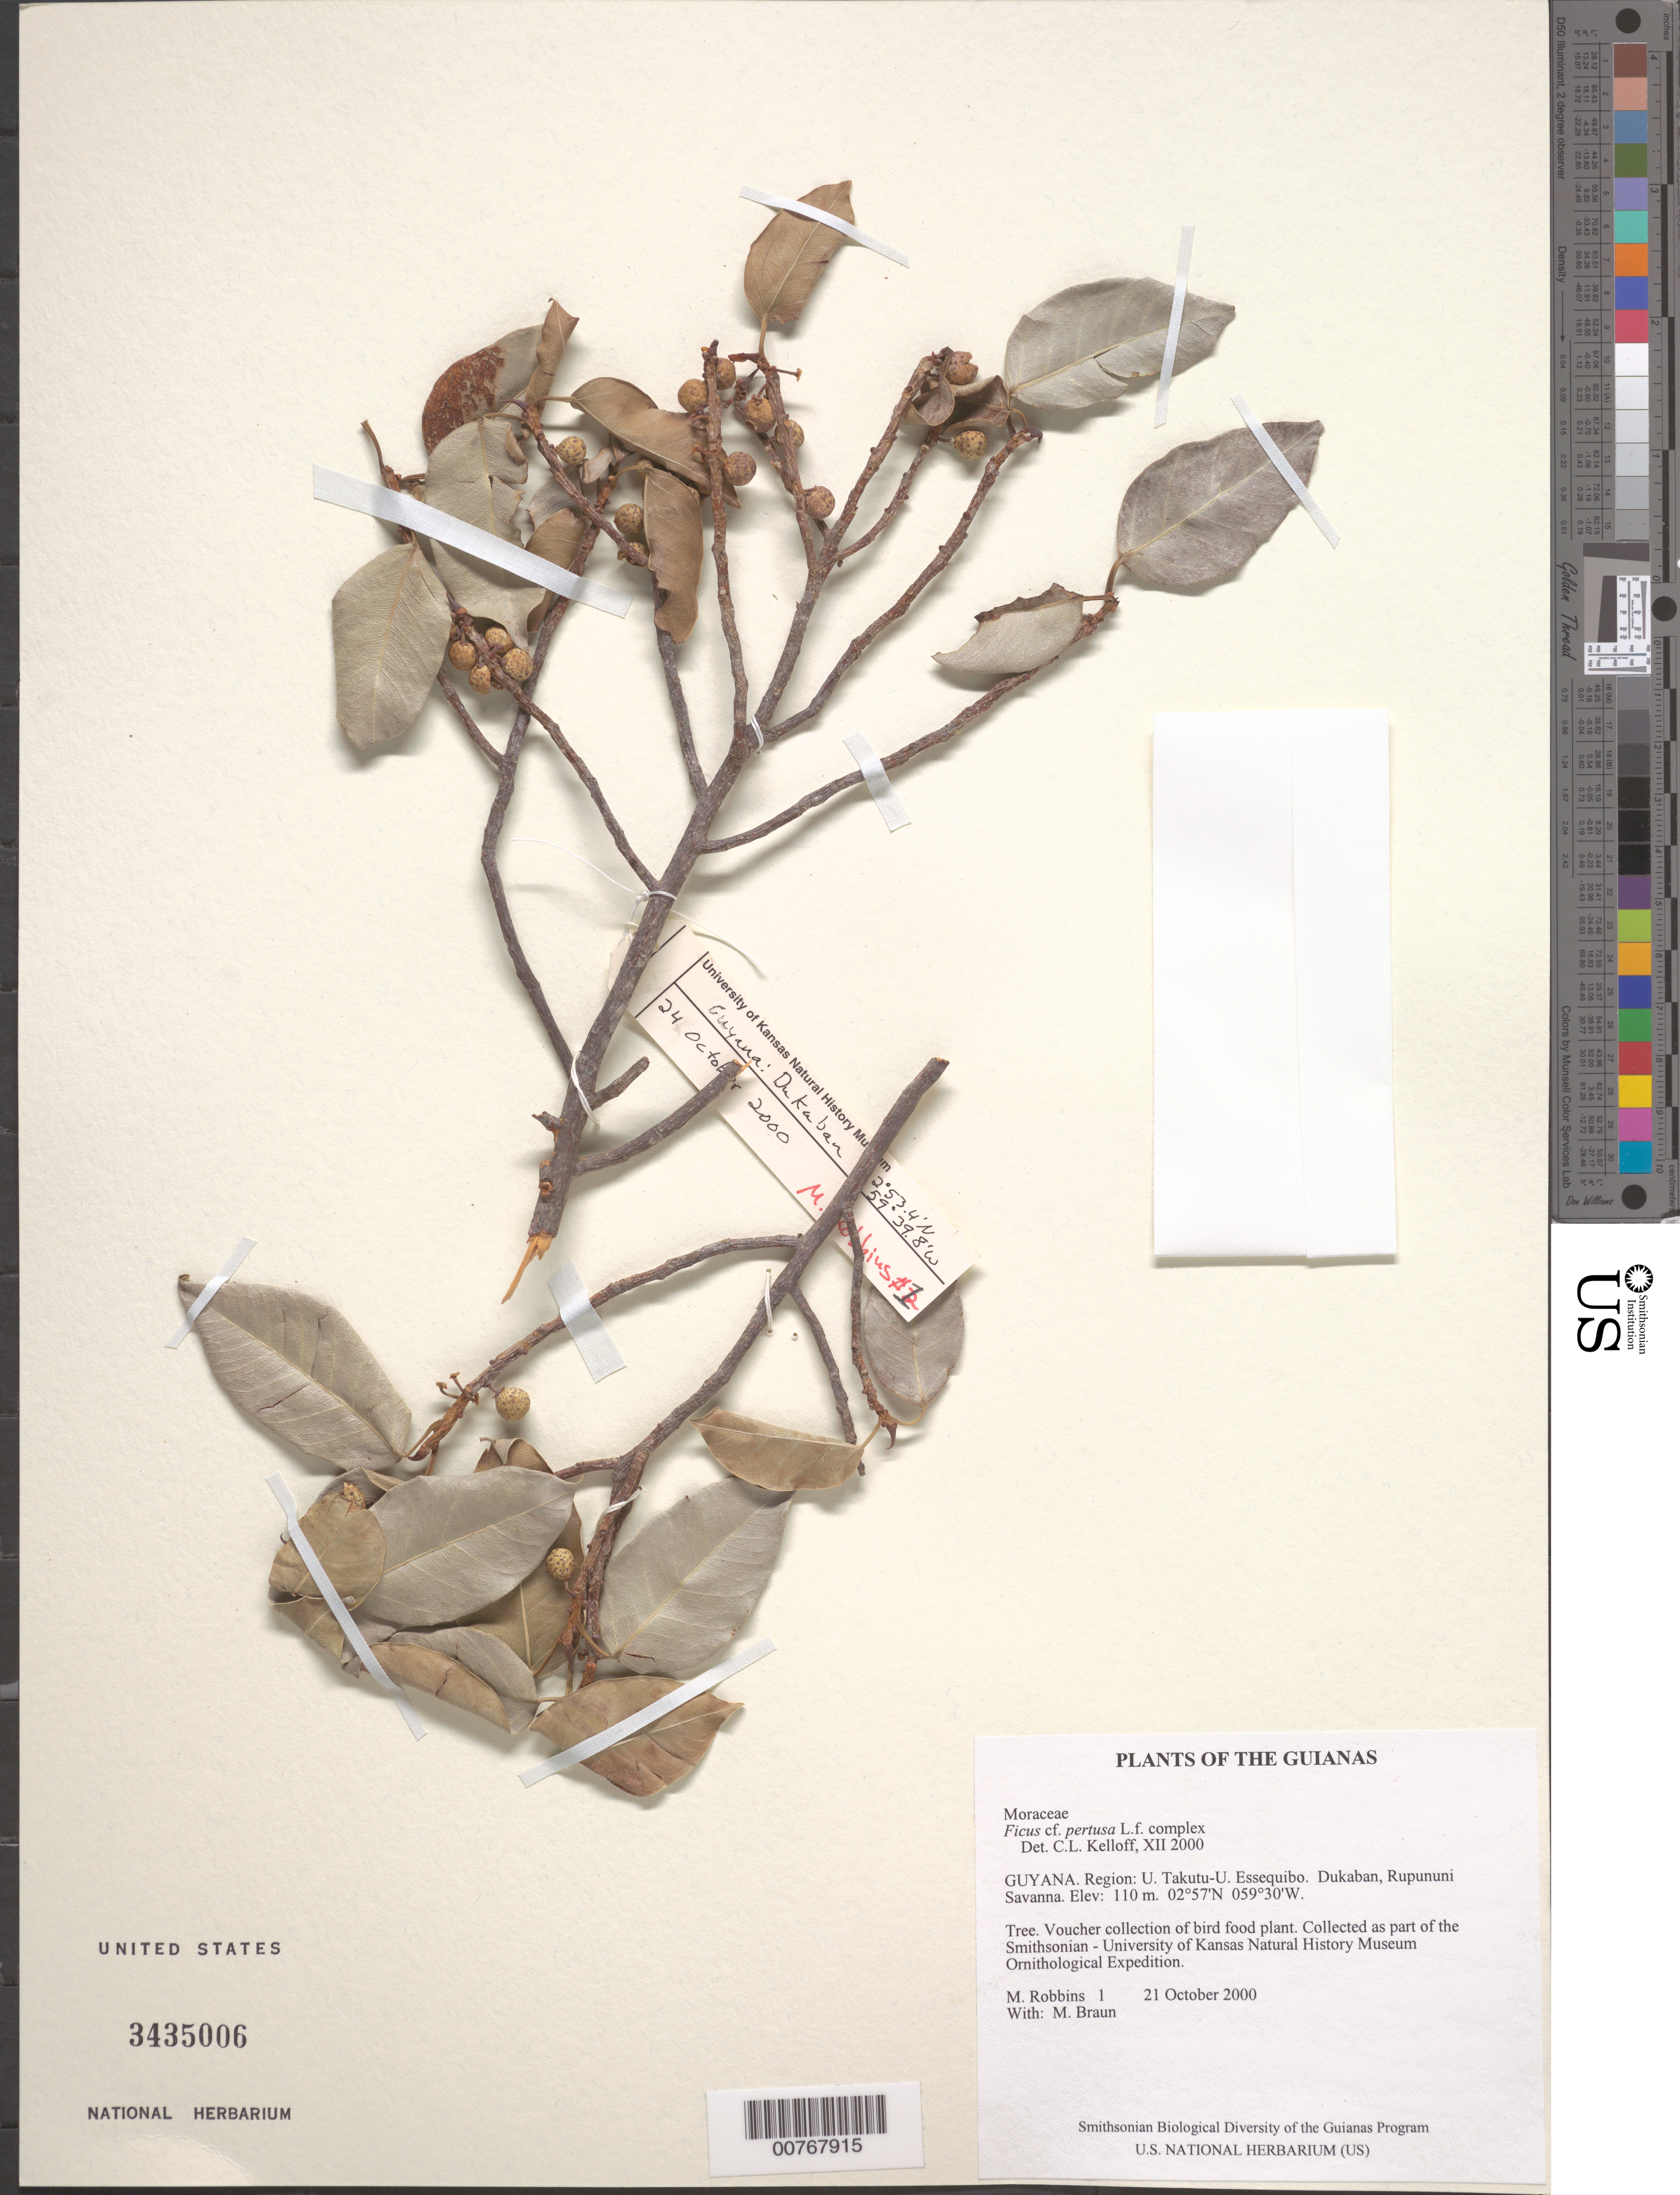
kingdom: Plantae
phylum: Tracheophyta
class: Magnoliopsida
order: Rosales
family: Moraceae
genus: Ficus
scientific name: Ficus pertusa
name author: L. f.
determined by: Kelloff, Carol L., (US), Smithsonian Institution - National Museum of Natural History (UNITED STATES)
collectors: M. Robbins & M. Braun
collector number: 1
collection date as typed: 21 October 2000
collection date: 2000-10-21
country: Guyana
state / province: U. Takutu-U. Essequibo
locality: Dukaban, Rupununi Savanna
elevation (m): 110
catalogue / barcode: US 3435006